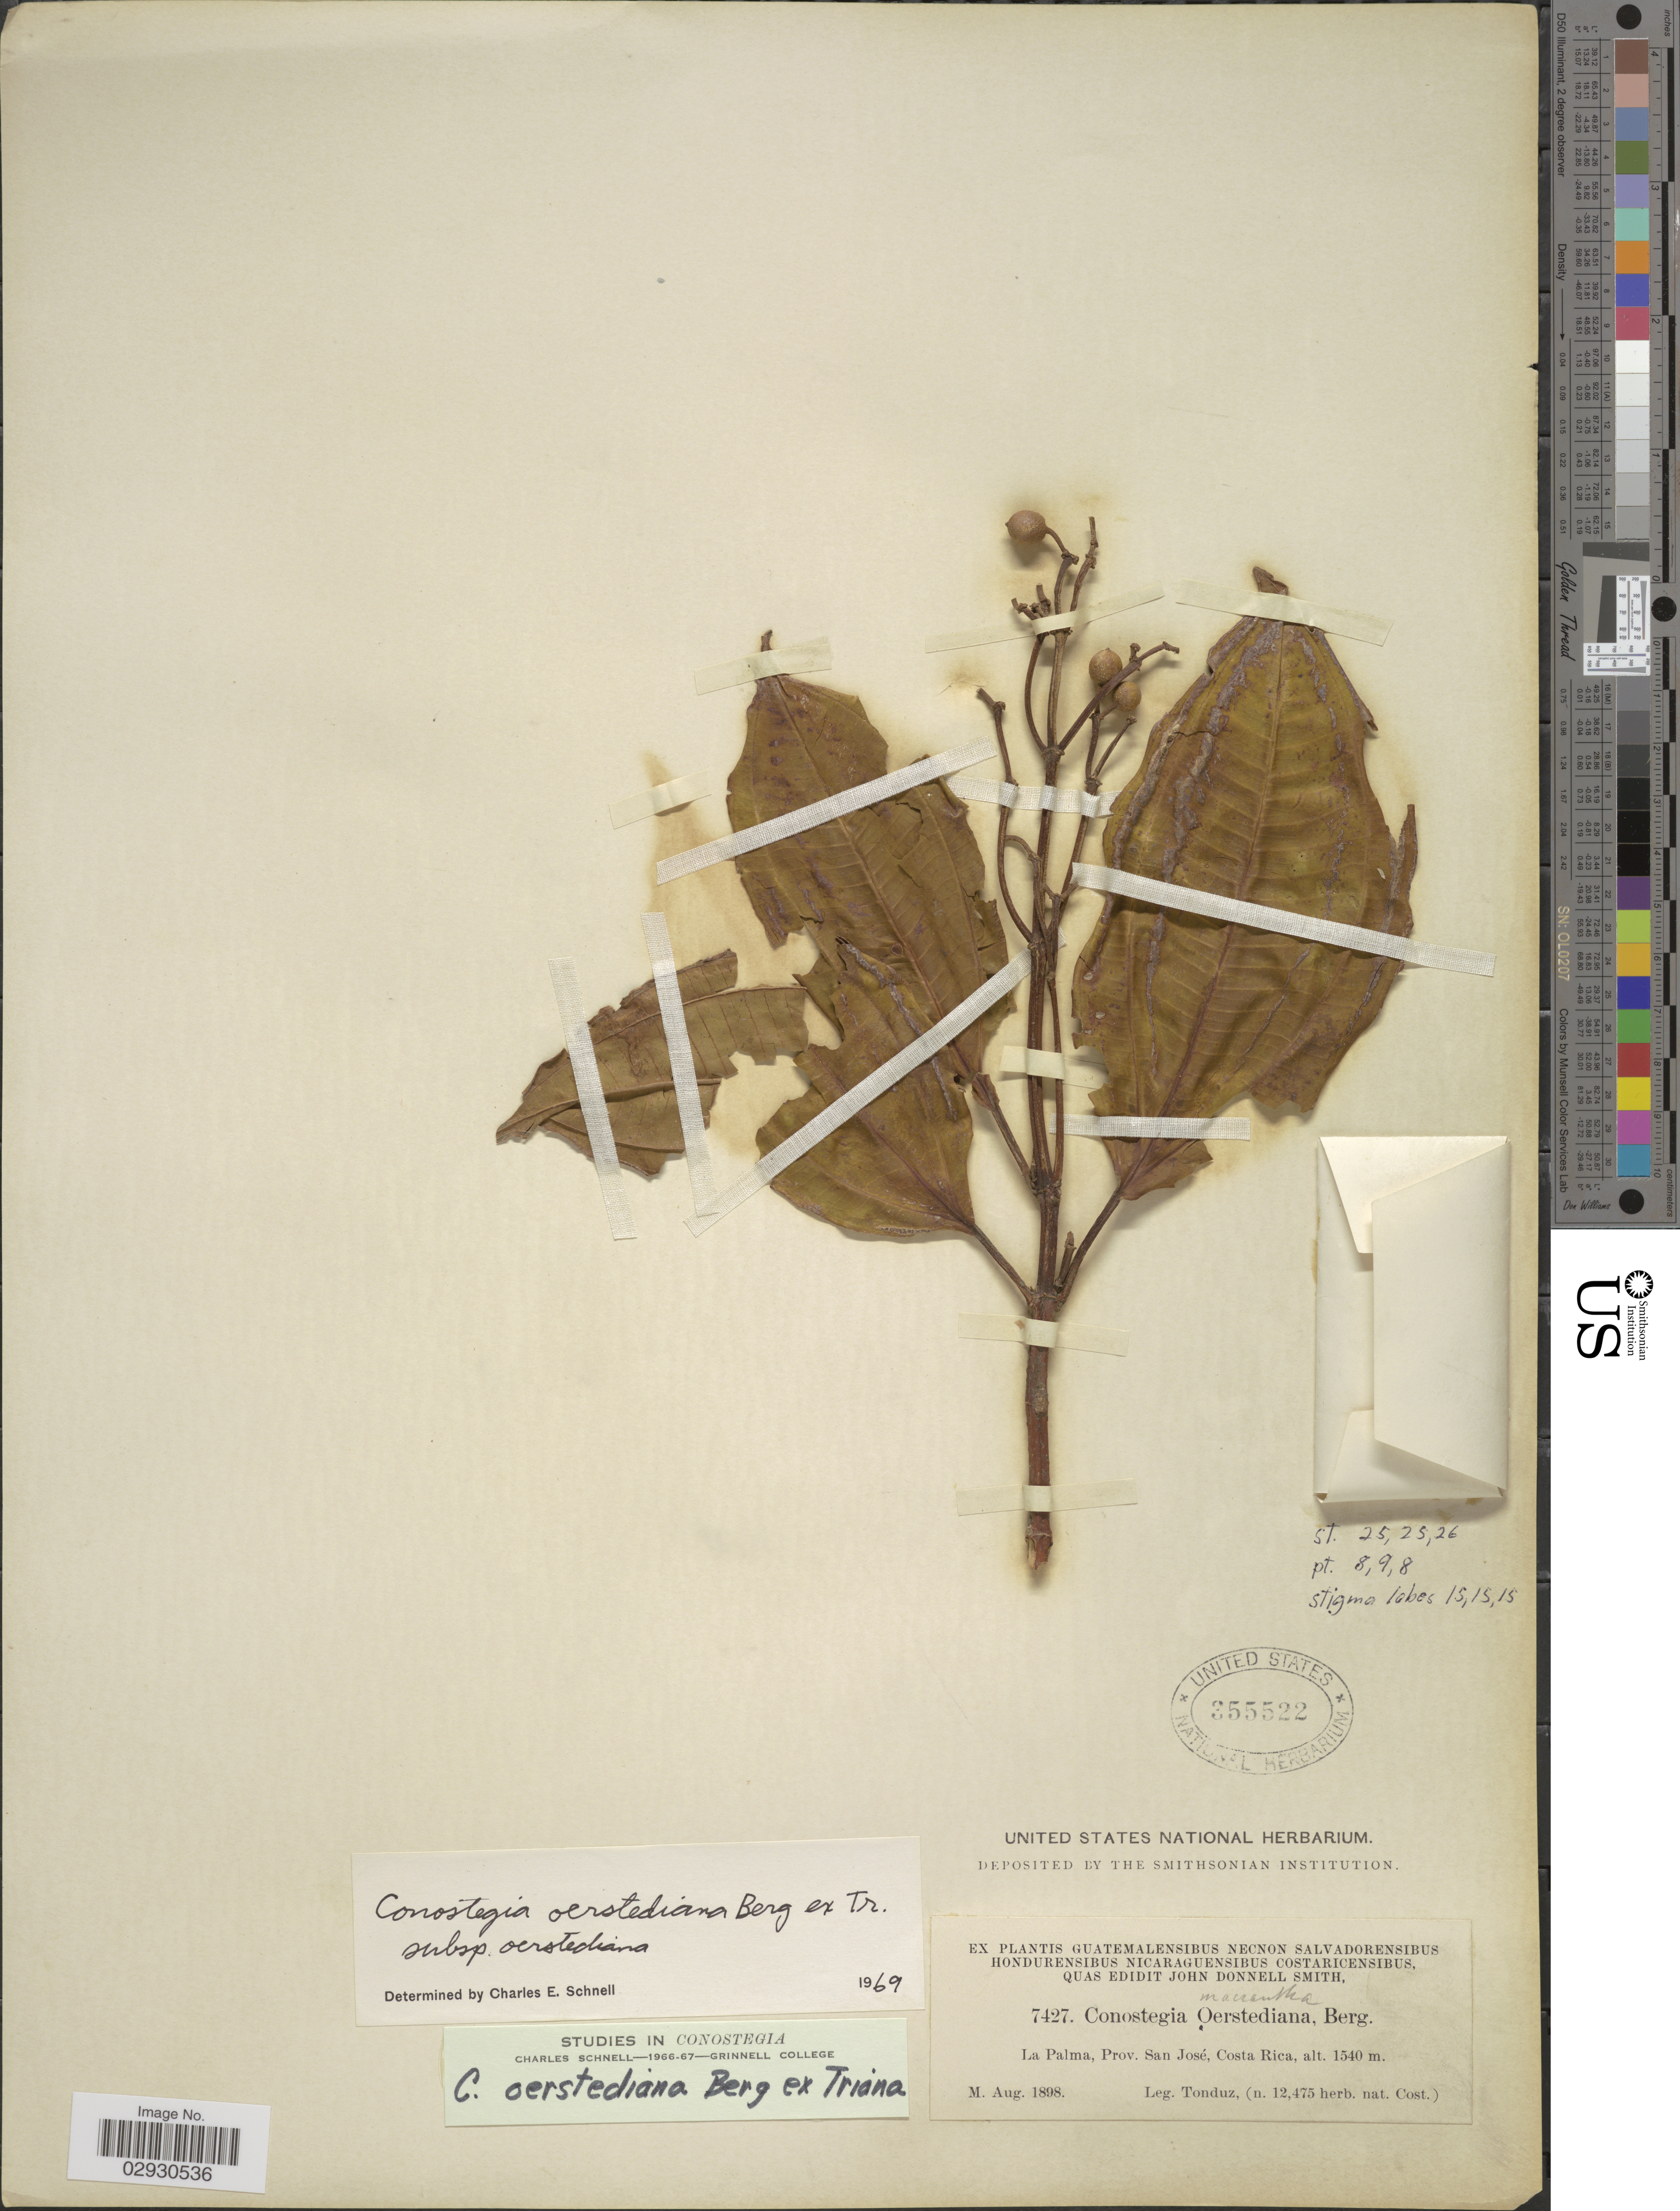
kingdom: Plantae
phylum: Tracheophyta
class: Magnoliopsida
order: Myrtales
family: Melastomataceae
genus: Conostegia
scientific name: Conostegia oerstediana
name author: O. Berg ex Triana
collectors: Tonduz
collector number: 7427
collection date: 1898-08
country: Costa Rica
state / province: San José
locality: La Palma, Prov. San José.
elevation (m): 1540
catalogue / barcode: US 355522